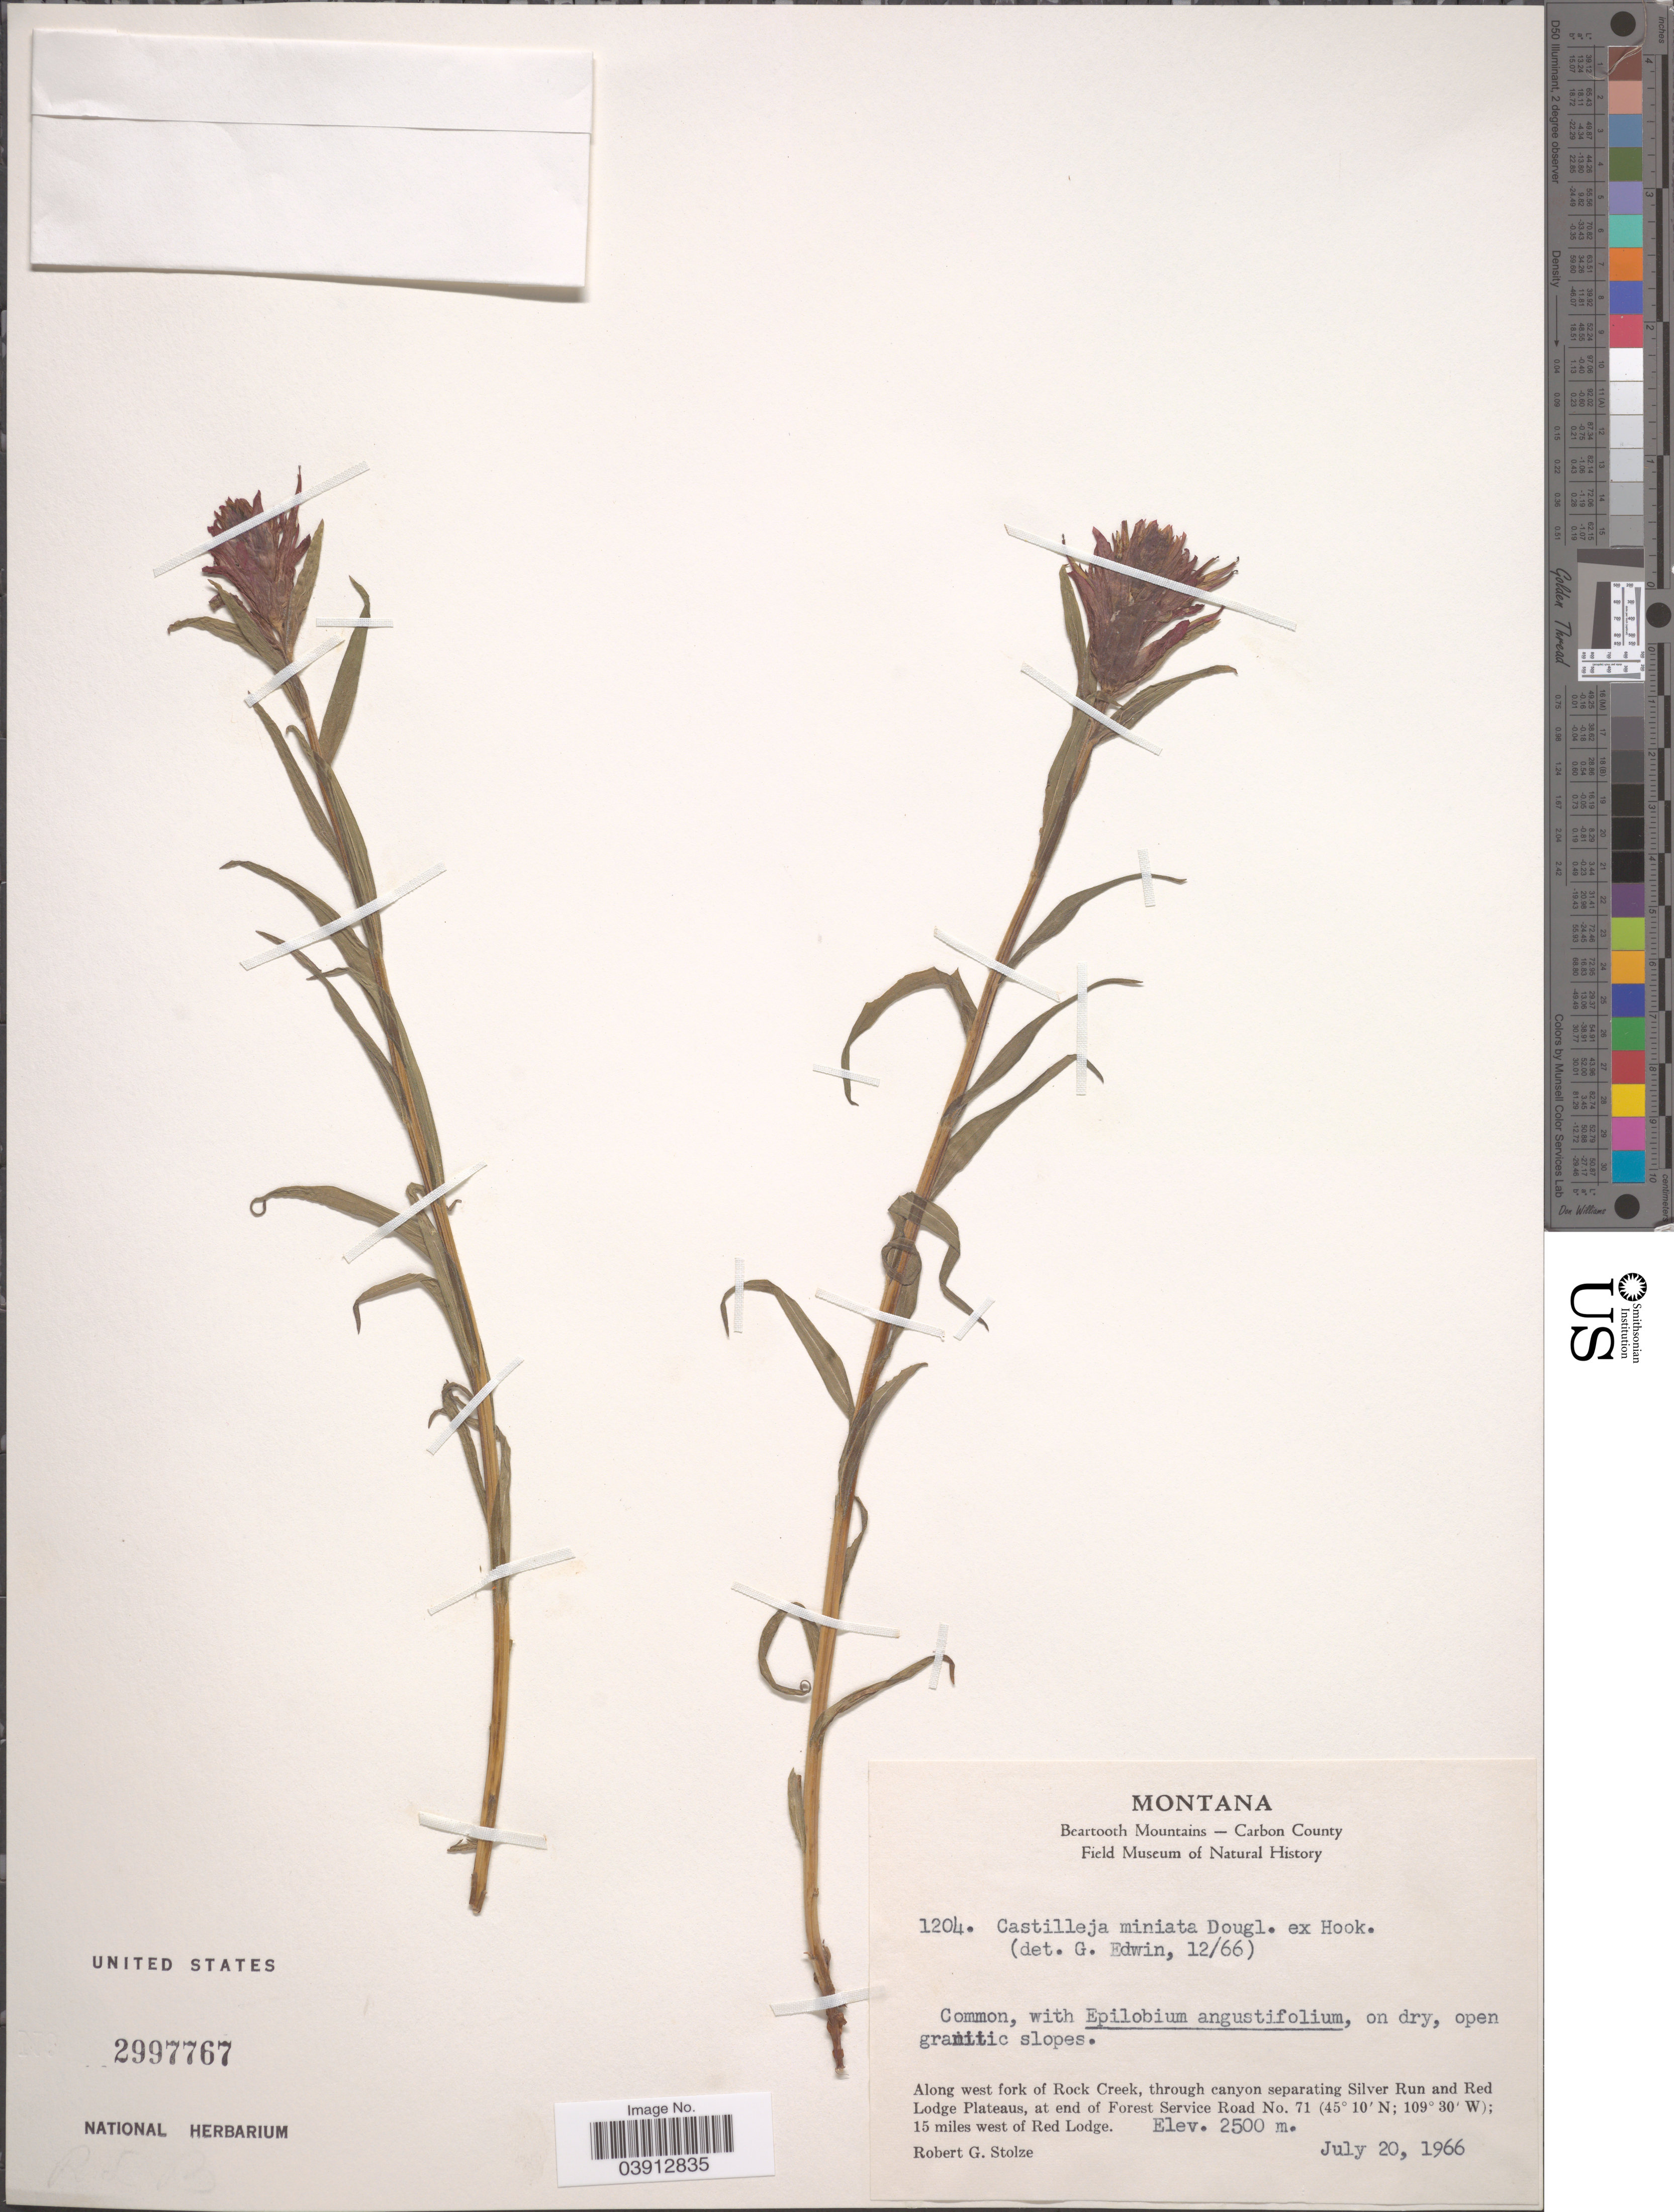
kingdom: Plantae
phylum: Tracheophyta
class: Magnoliopsida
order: Lamiales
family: Orobanchaceae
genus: Castilleja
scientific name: Castilleja miniata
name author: Douglas ex Hook.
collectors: R. G. Stolze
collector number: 1204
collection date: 1966-07-20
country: United States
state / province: Montana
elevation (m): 2500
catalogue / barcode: US 2997767